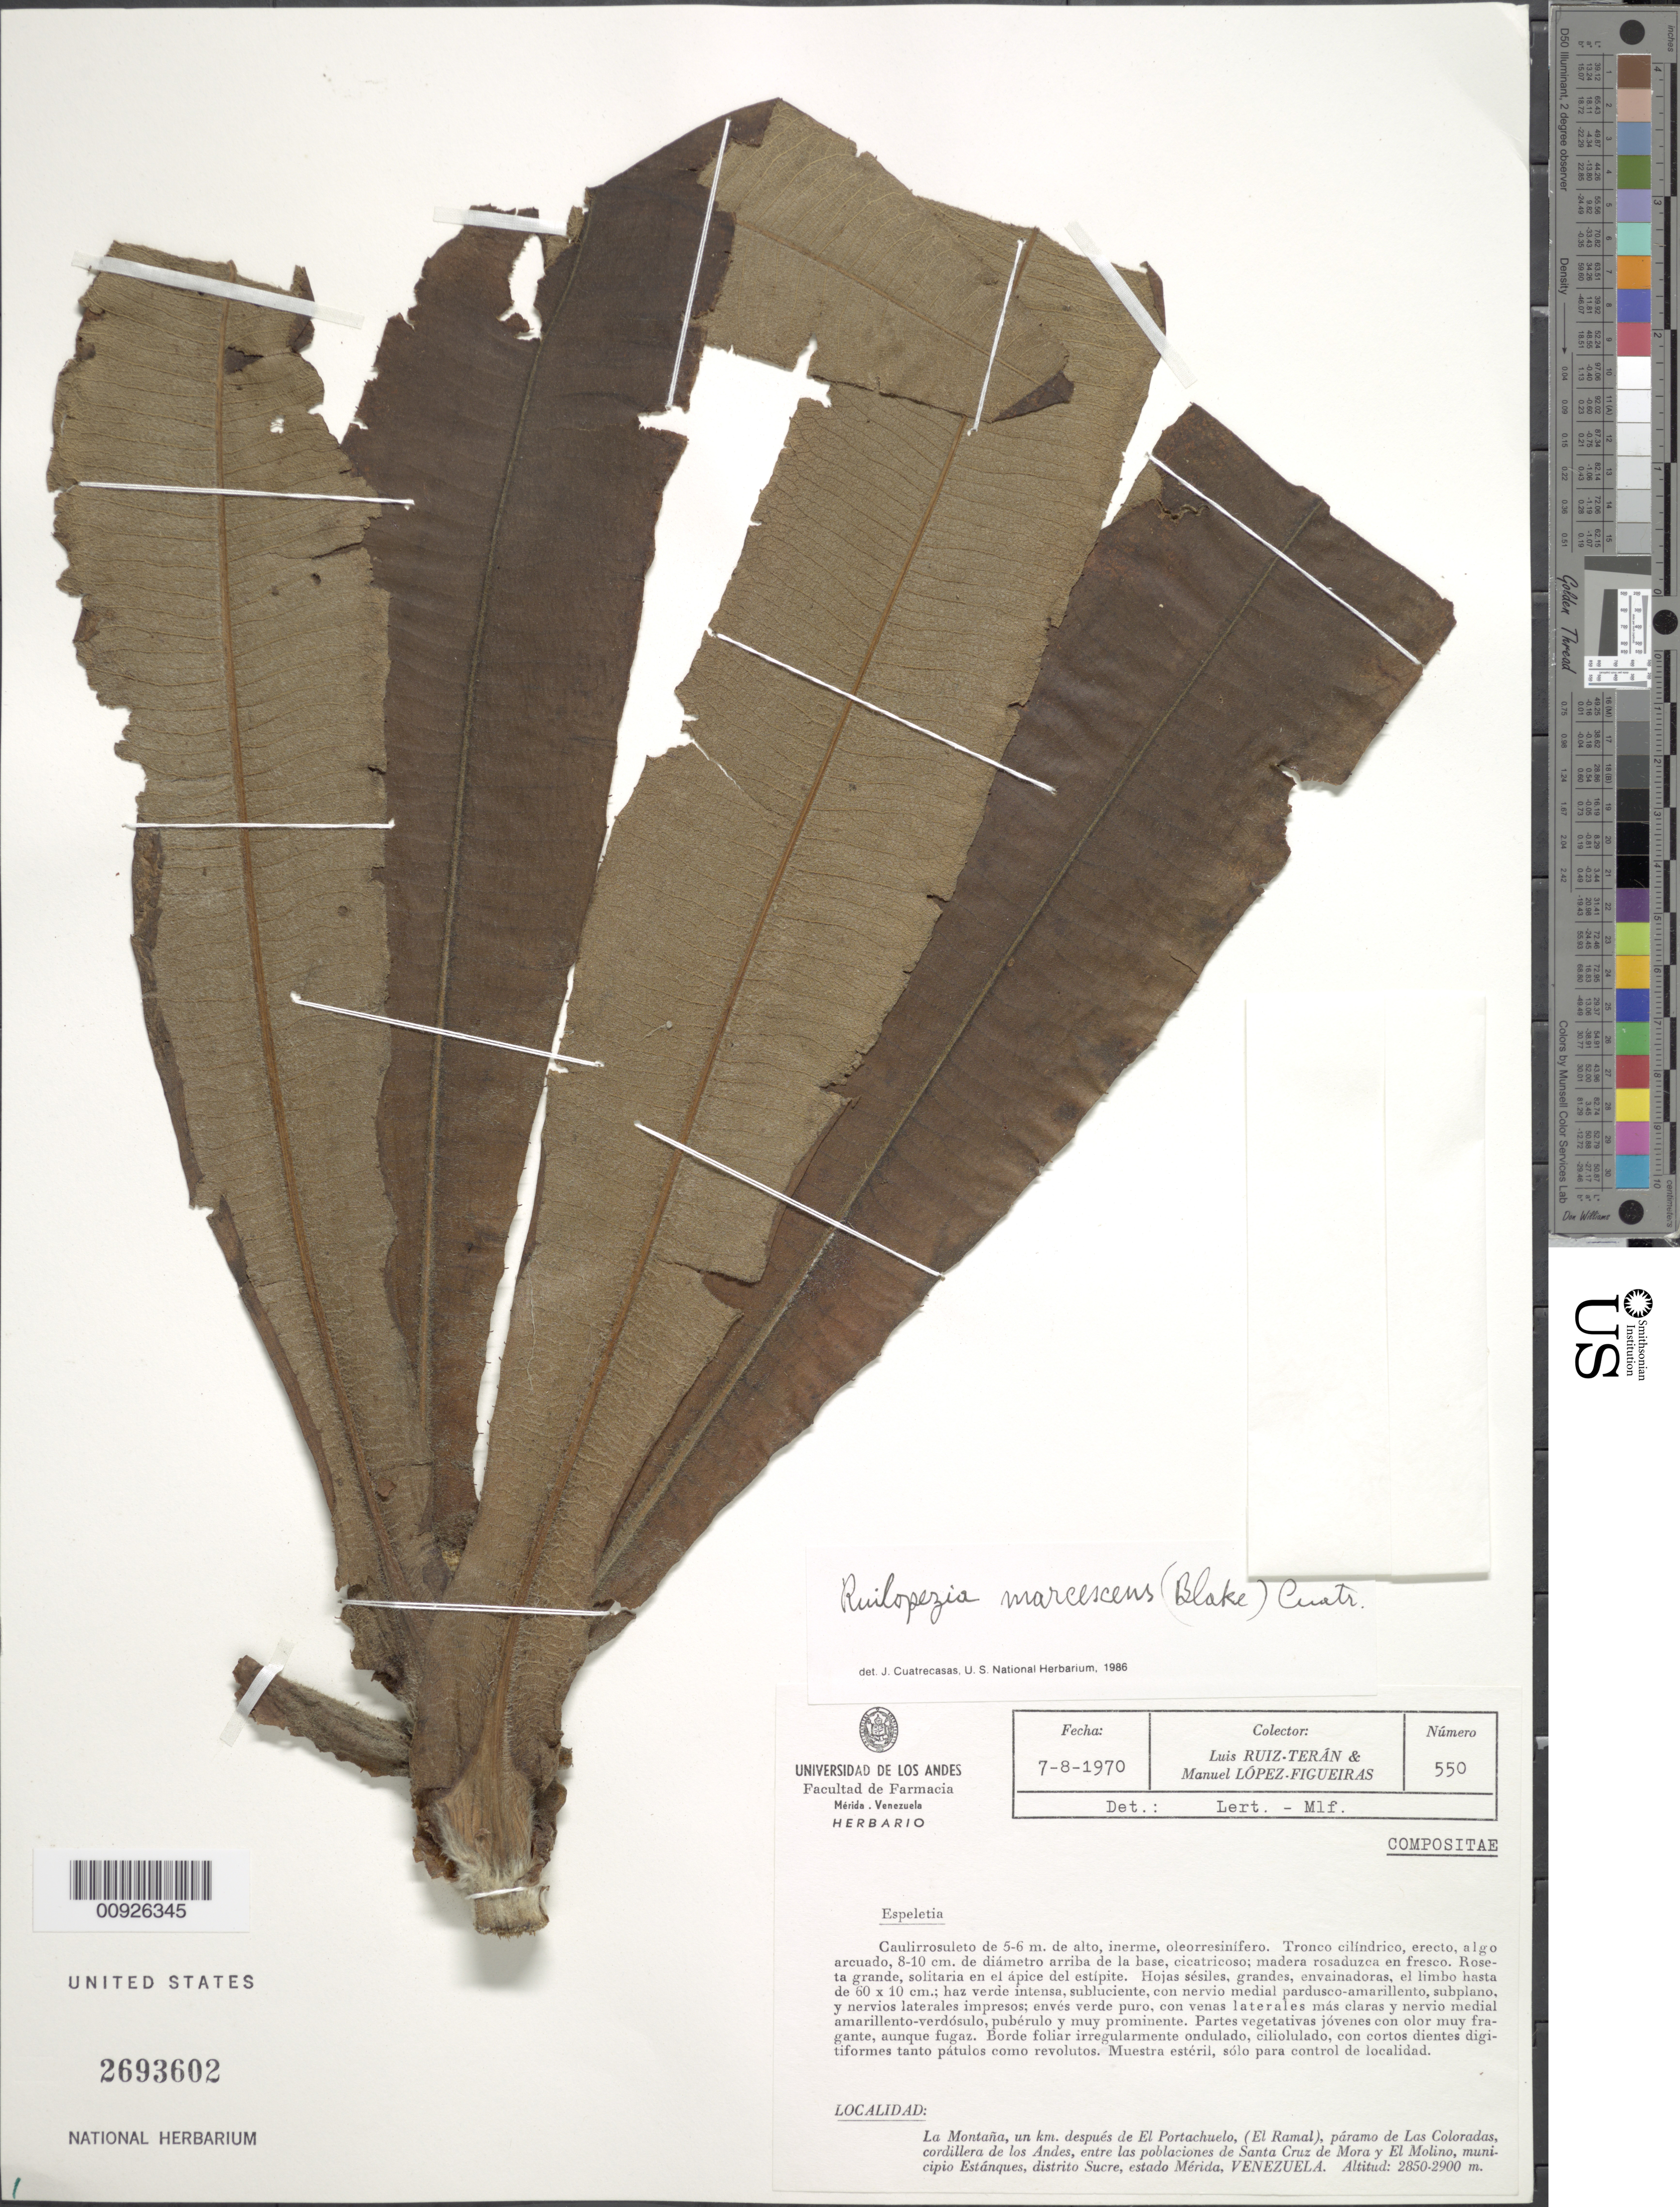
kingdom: Plantae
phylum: Tracheophyta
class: Magnoliopsida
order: Asterales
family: Asteraceae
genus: Ruilopezia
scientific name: Ruilopezia marcescens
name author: (S.F. Blake) Cuatrec.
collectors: L. E. Ruíz-Terán & M. López Figueiras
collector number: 550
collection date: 1970-08-07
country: Venezuela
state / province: Mérida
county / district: Sucre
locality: Páramo de las Coloradas. La Montaña, 1 km después del Portachuelo, (El ramal), entre las poblaciones de Santa Cruz de Mora y el Molino.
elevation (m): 2850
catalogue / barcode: US 2693602